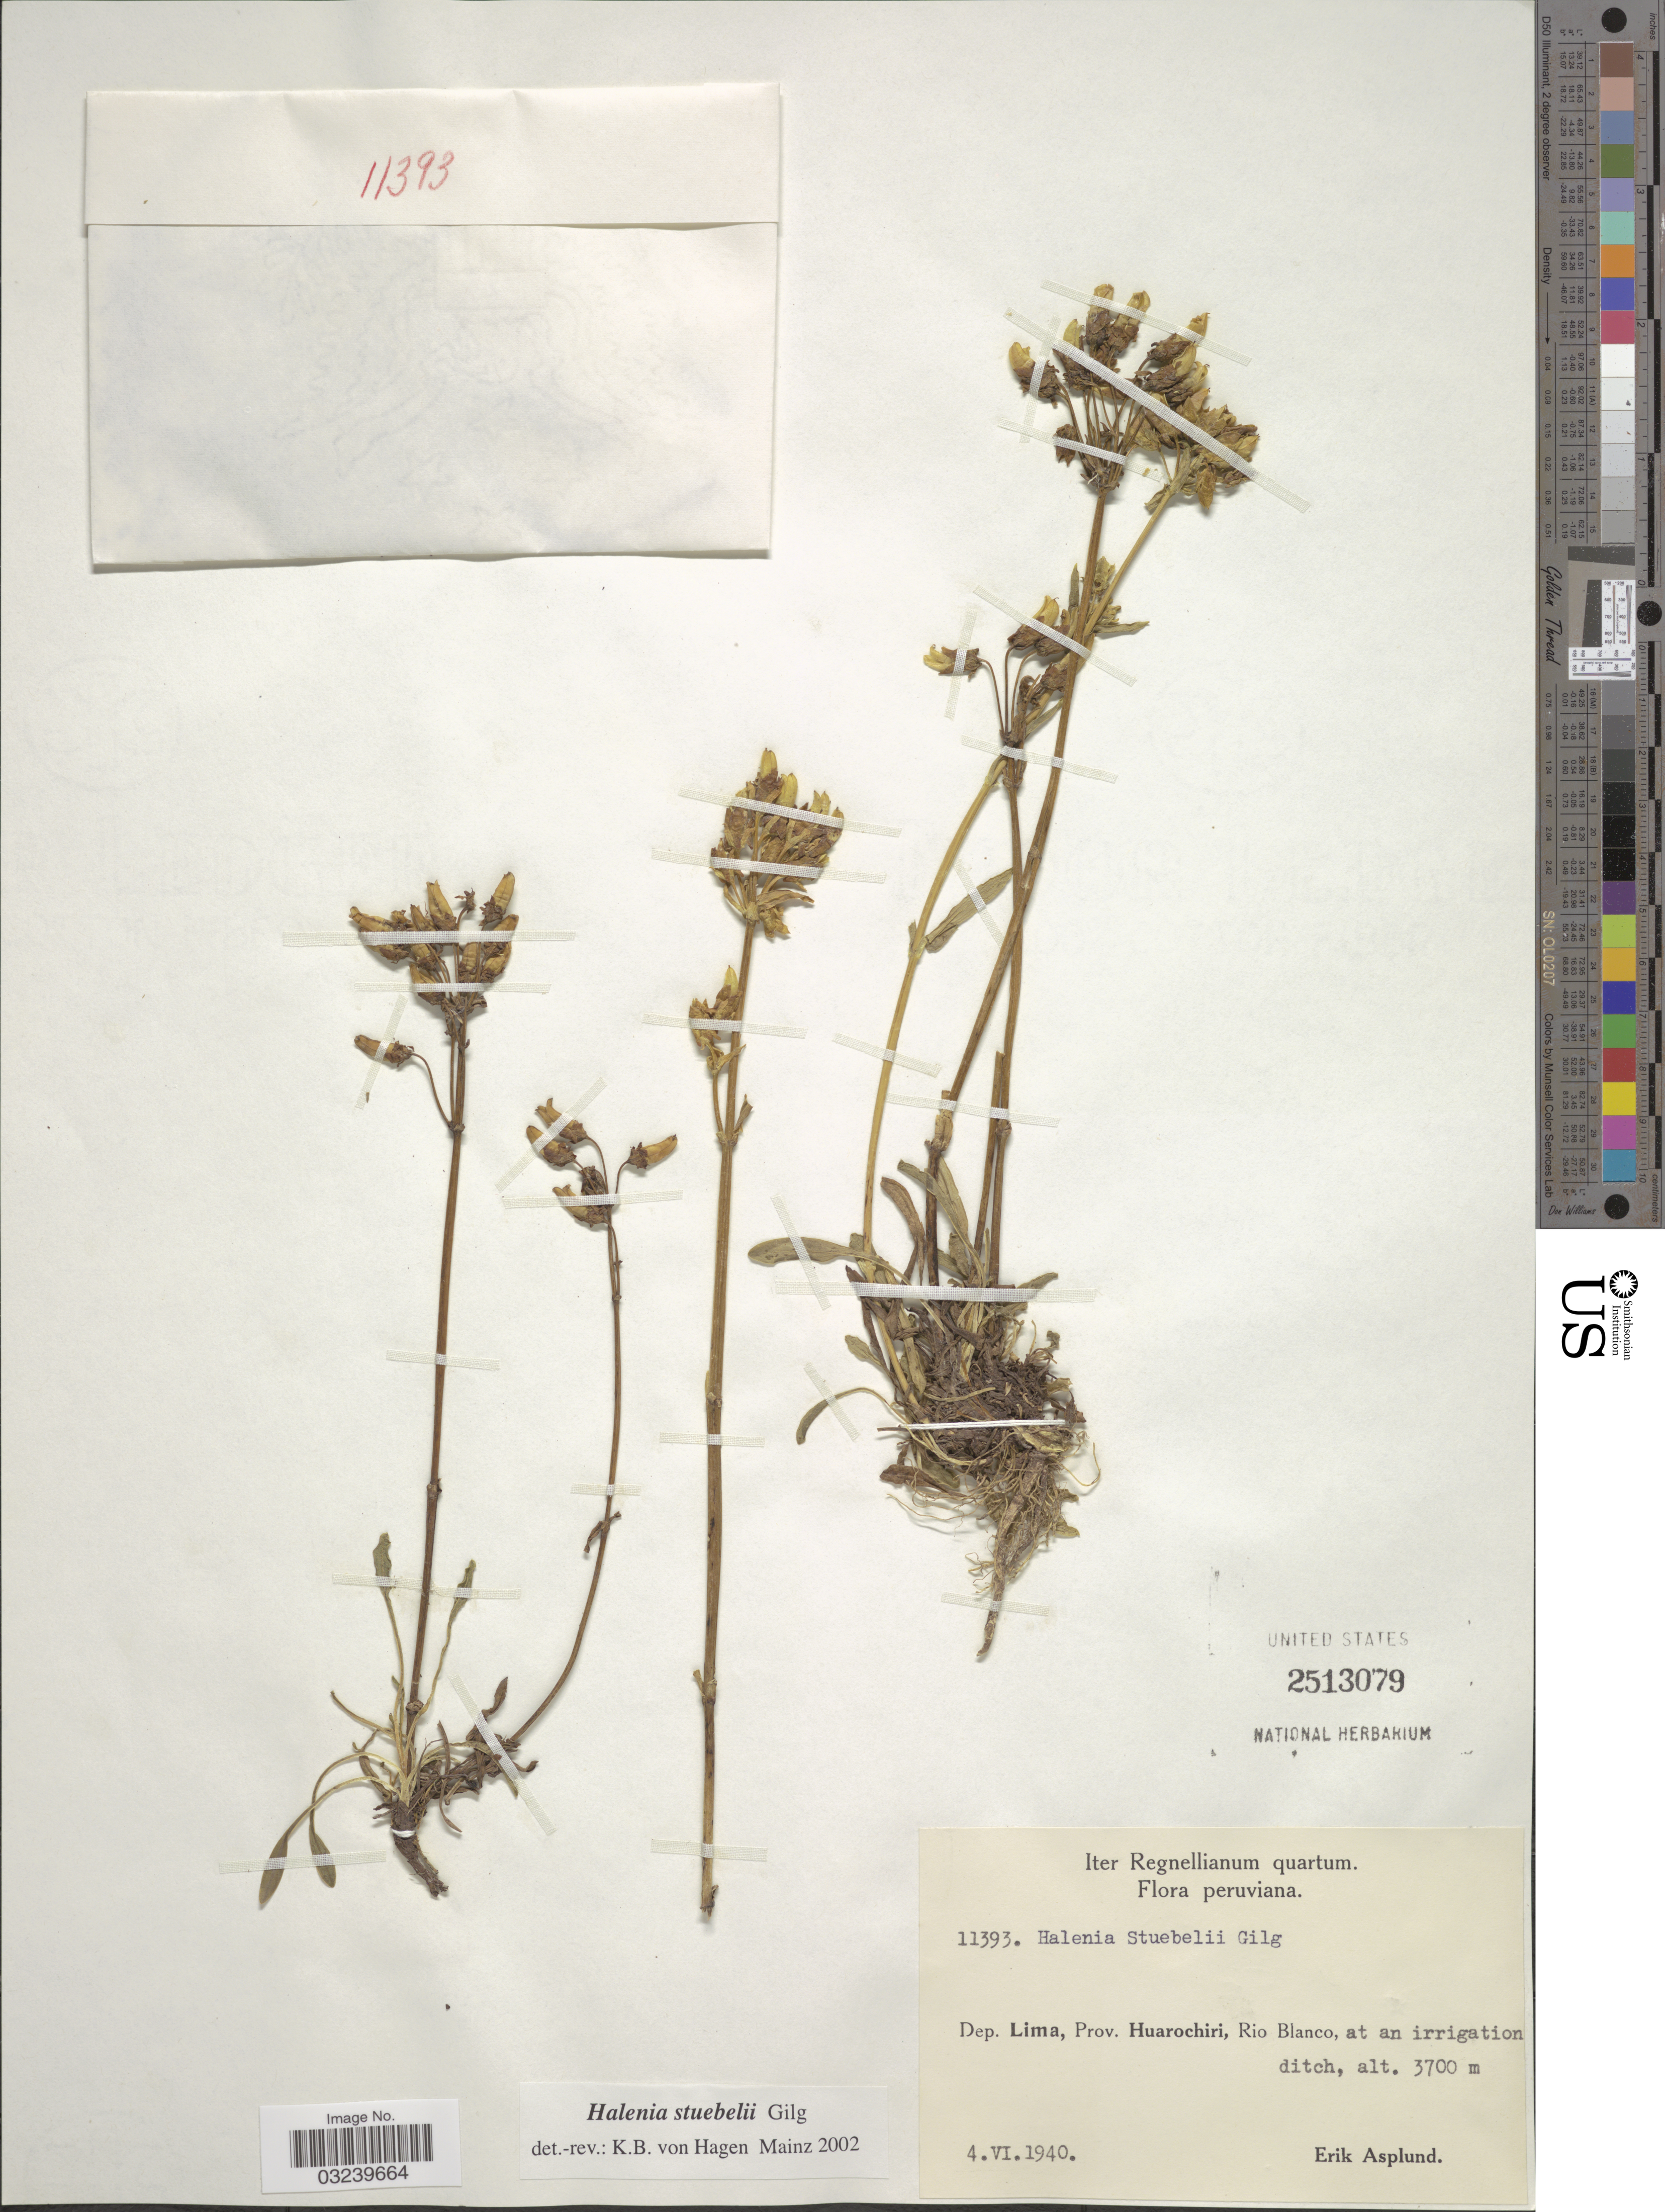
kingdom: Plantae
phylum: Tracheophyta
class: Magnoliopsida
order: Gentianales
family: Gentianaceae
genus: Halenia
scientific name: Halenia stuebelii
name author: Gilg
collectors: E. Asplund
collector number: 11393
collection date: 1940-06-04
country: Peru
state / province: Lima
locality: Dep. Lima, Prov. Huarochiri, Rio Blanco, at an irrigation ditch.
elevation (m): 3700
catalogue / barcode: US 2513079